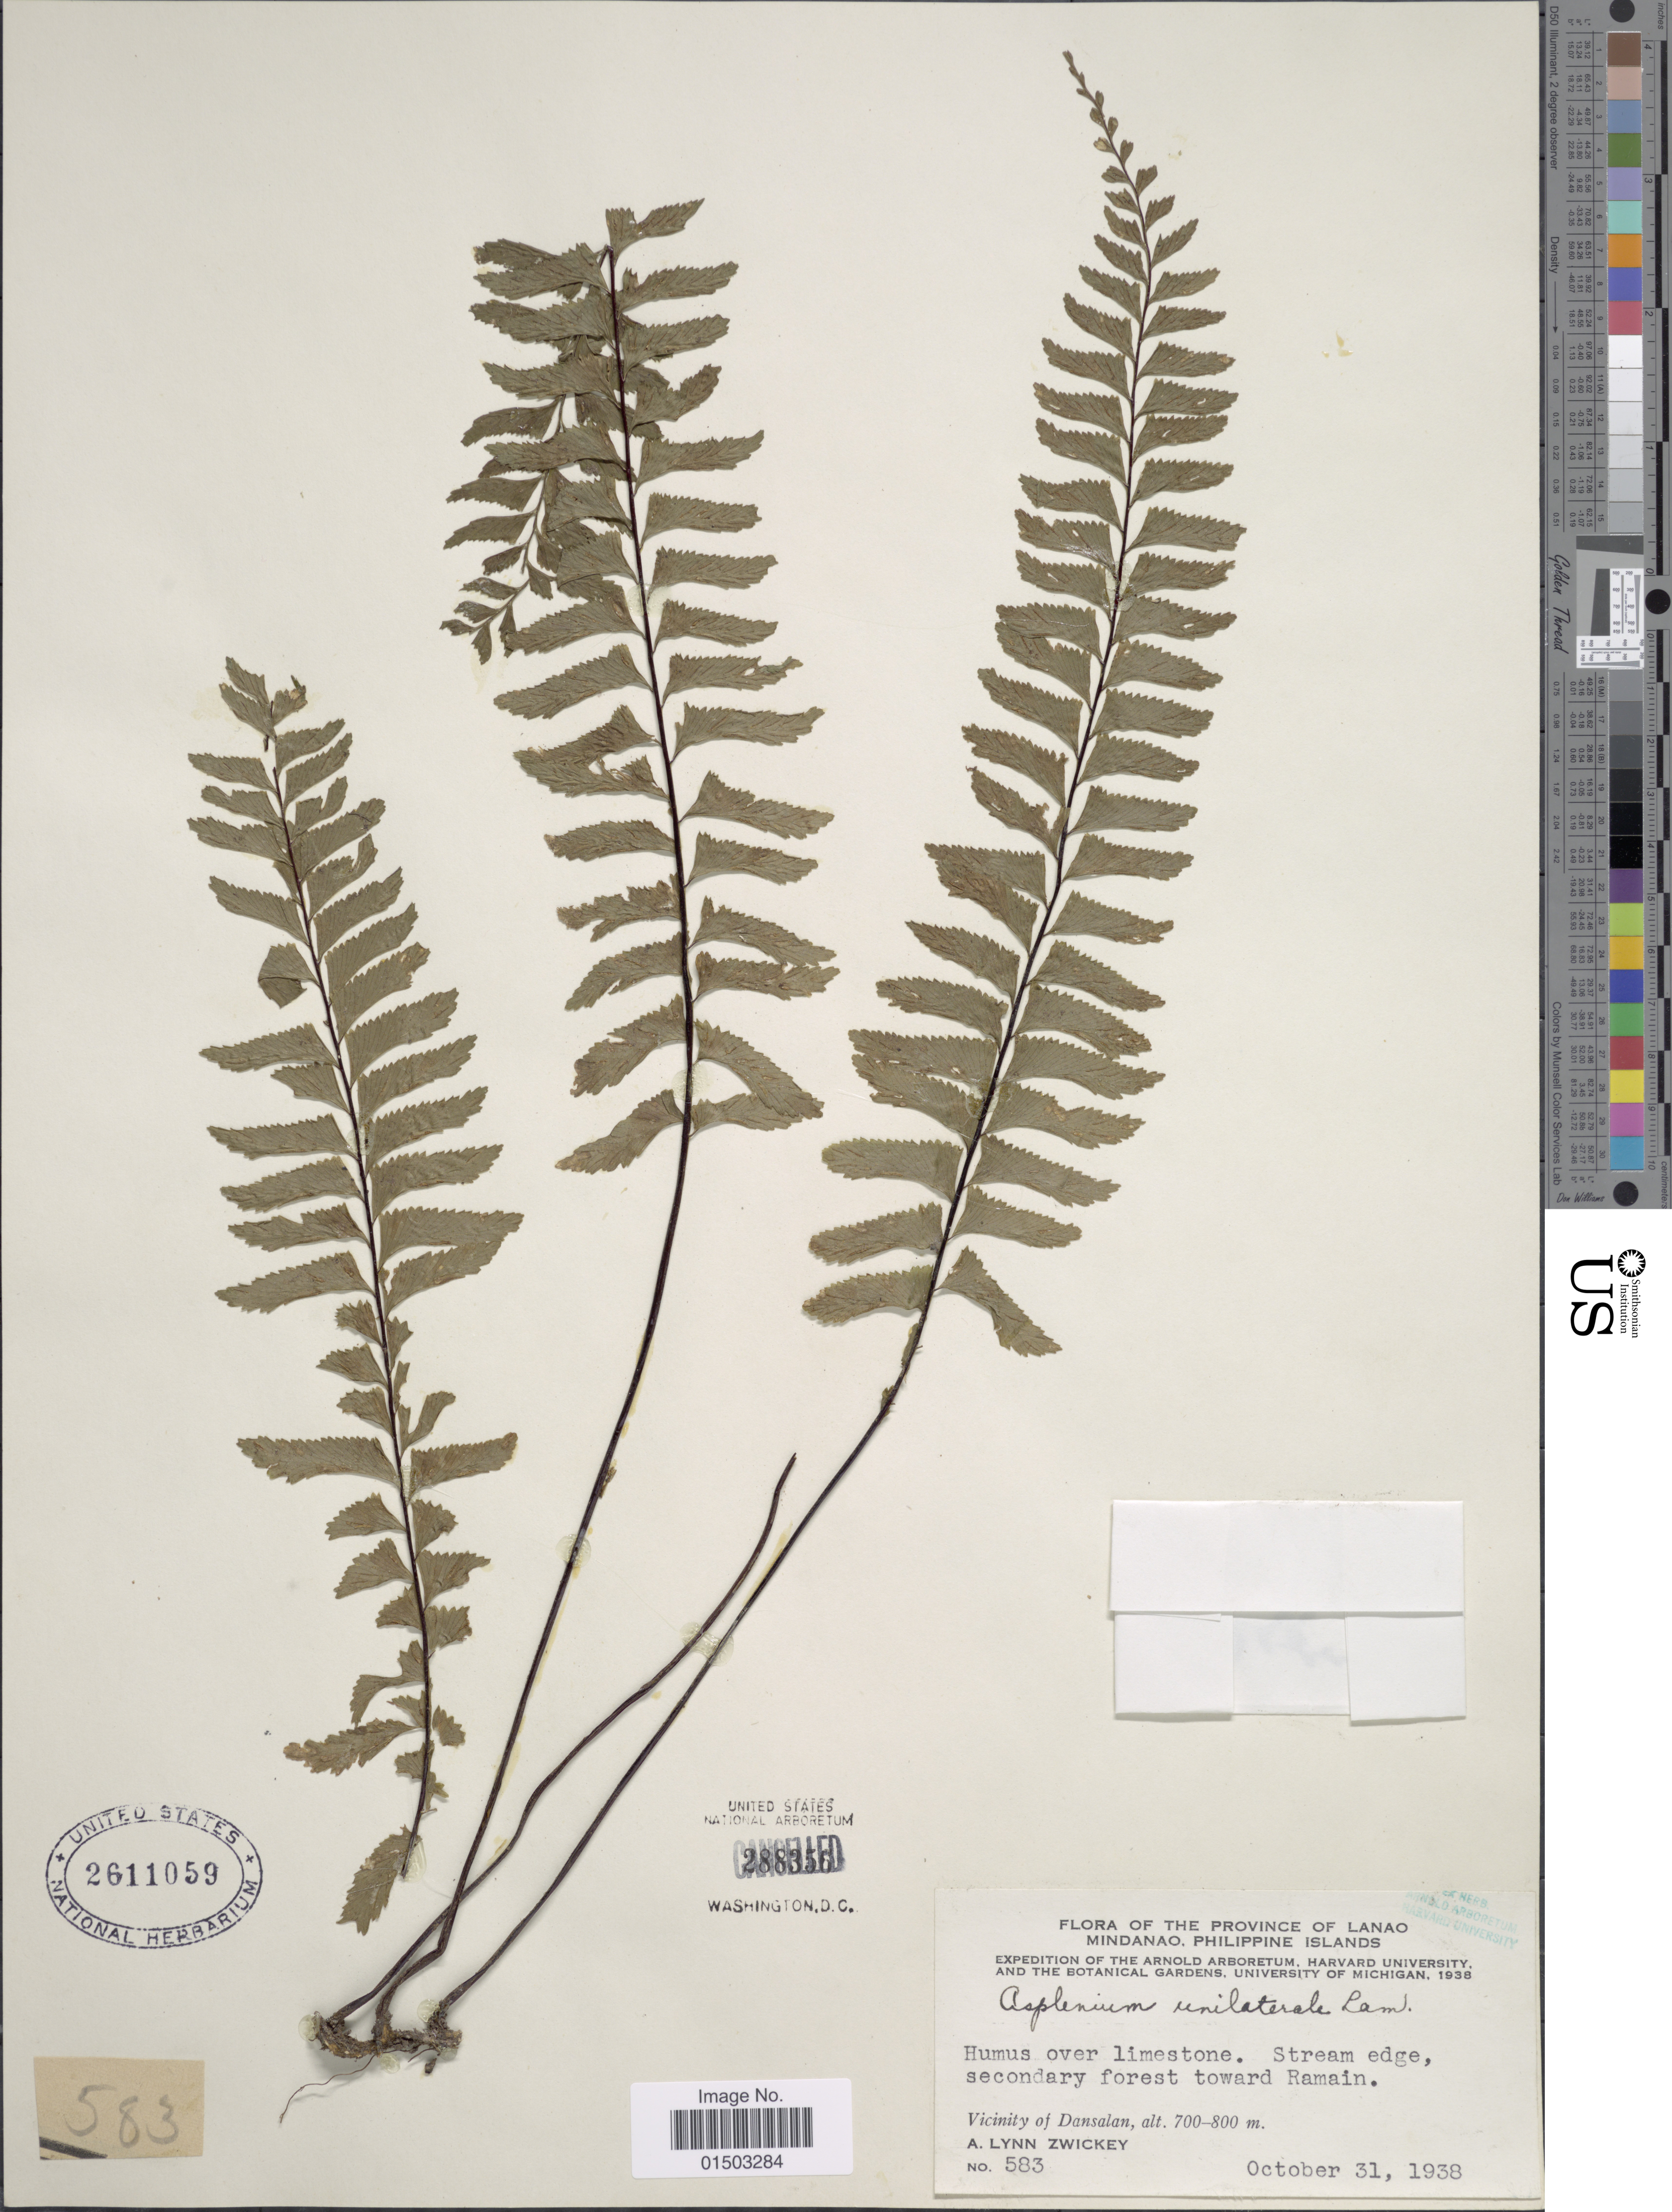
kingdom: Plantae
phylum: Tracheophyta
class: Polypodiopsida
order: Polypodiales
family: Aspleniaceae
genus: Hymenasplenium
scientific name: Hymenasplenium unilaterale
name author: (Lam.) Hayata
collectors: A. Zwickey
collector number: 583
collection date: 1938-10-31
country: Philippines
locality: Province of Lanao Mindanao, Philippine Islands. Vicinity of Dansalan.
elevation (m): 700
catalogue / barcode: US 2611059